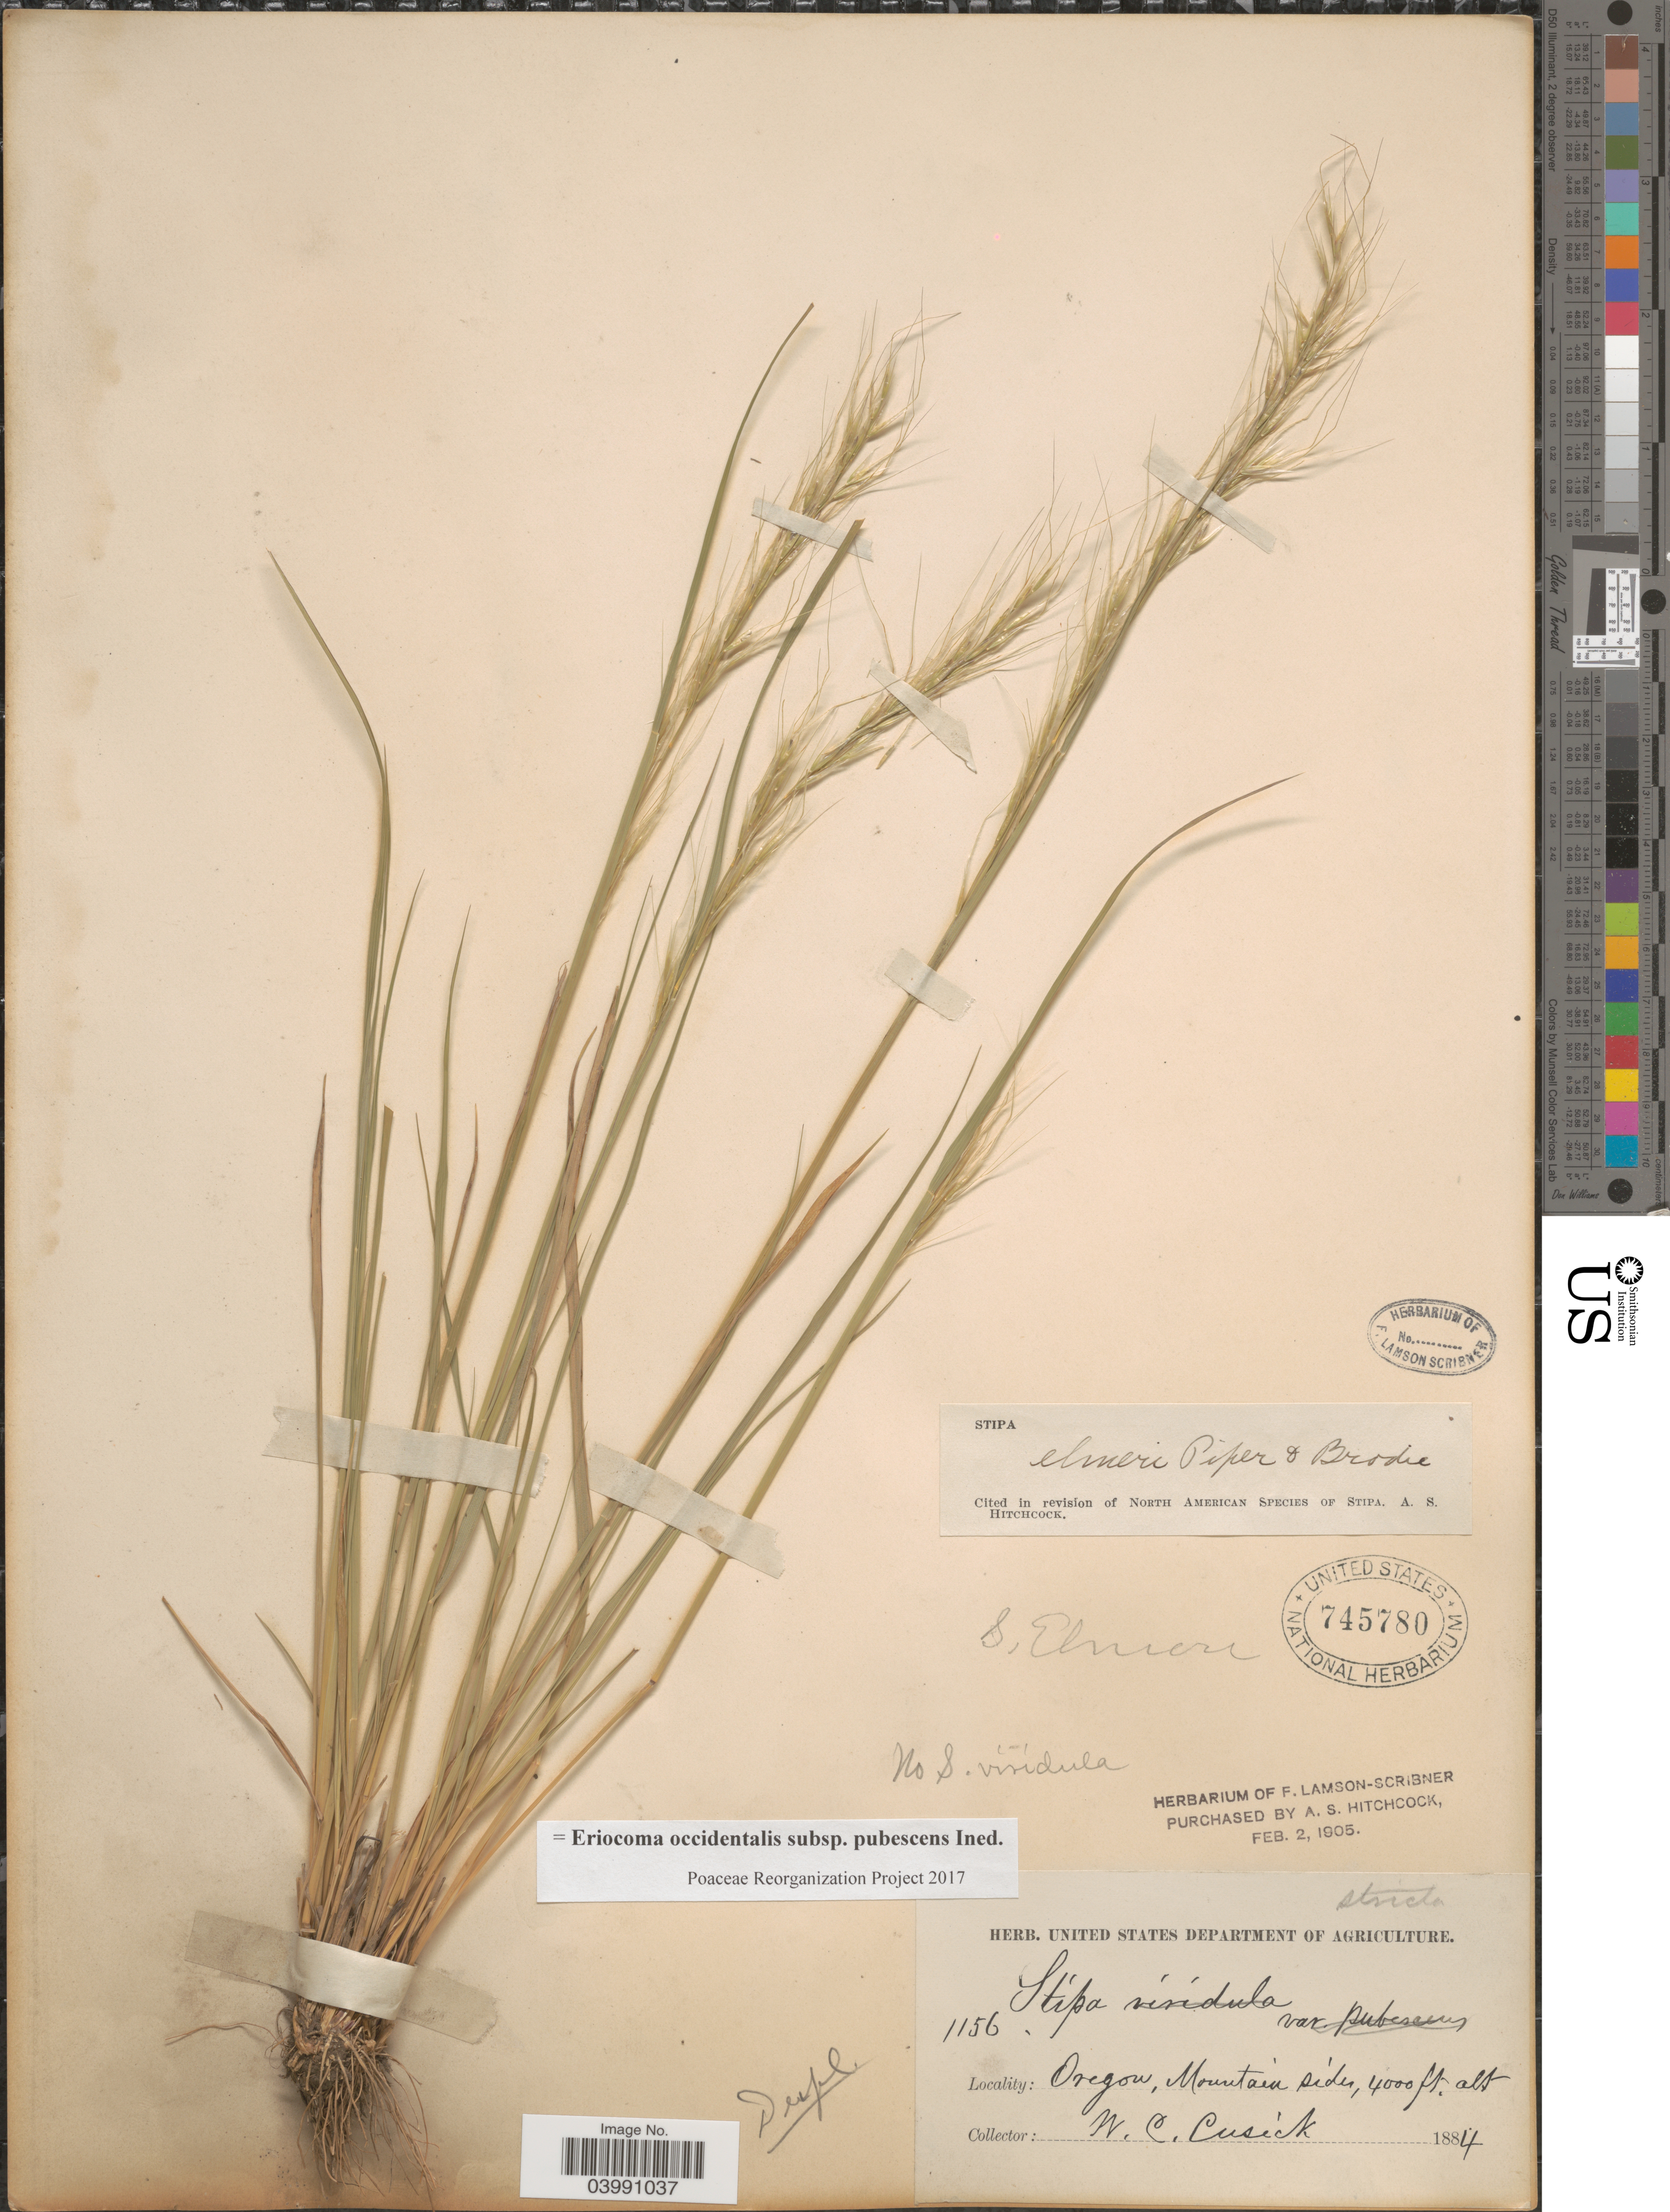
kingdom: Plantae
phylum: Tracheophyta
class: Liliopsida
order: Poales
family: Poaceae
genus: Eriocoma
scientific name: Eriocoma occidentalis subsp. pubescens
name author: (Vasey) Romasch.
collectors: W. C. Cusick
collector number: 1156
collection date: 1884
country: United States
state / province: Oregon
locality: Mountain sides.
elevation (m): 1219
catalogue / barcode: US 745780